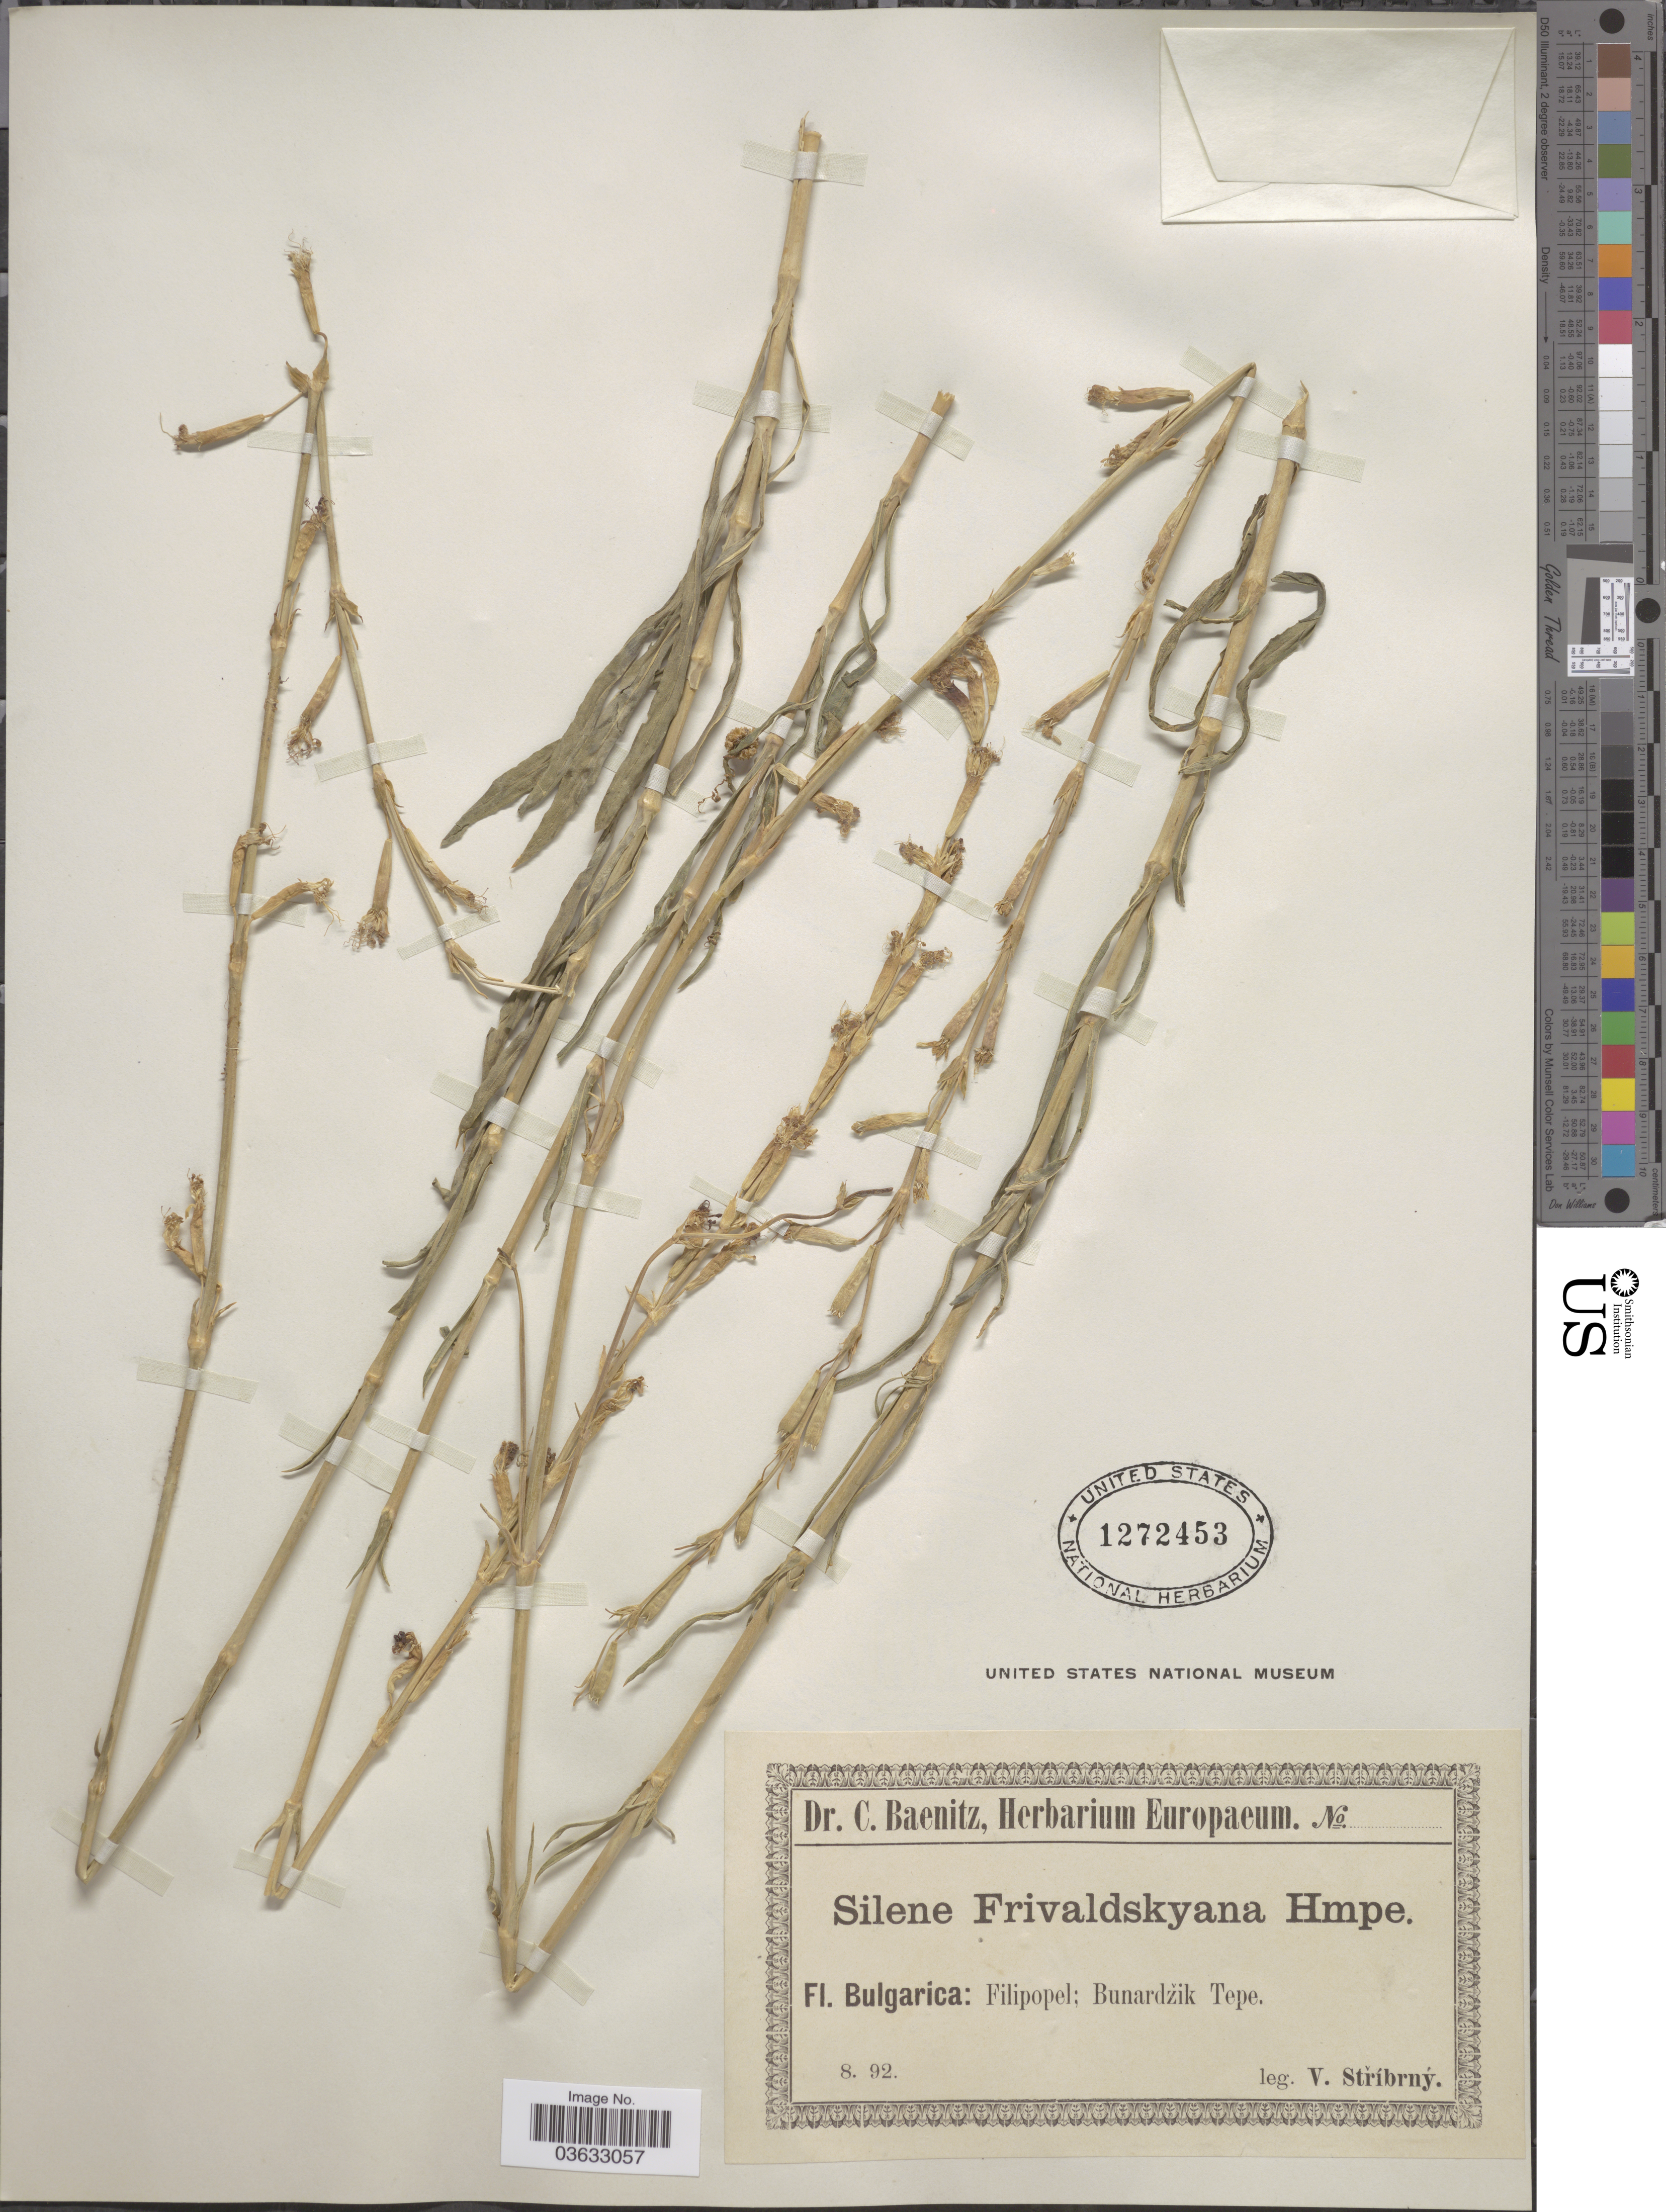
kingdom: Plantae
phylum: Tracheophyta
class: Magnoliopsida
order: Caryophyllales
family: Caryophyllaceae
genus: Silene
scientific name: Silene frivaldskyana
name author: Hampe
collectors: V. Stribrny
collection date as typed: Transcribed d/m/y: /8/92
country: Bulgaria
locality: Bulgarica: Filipopel; Bunardzik Tepe.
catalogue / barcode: US 1272453